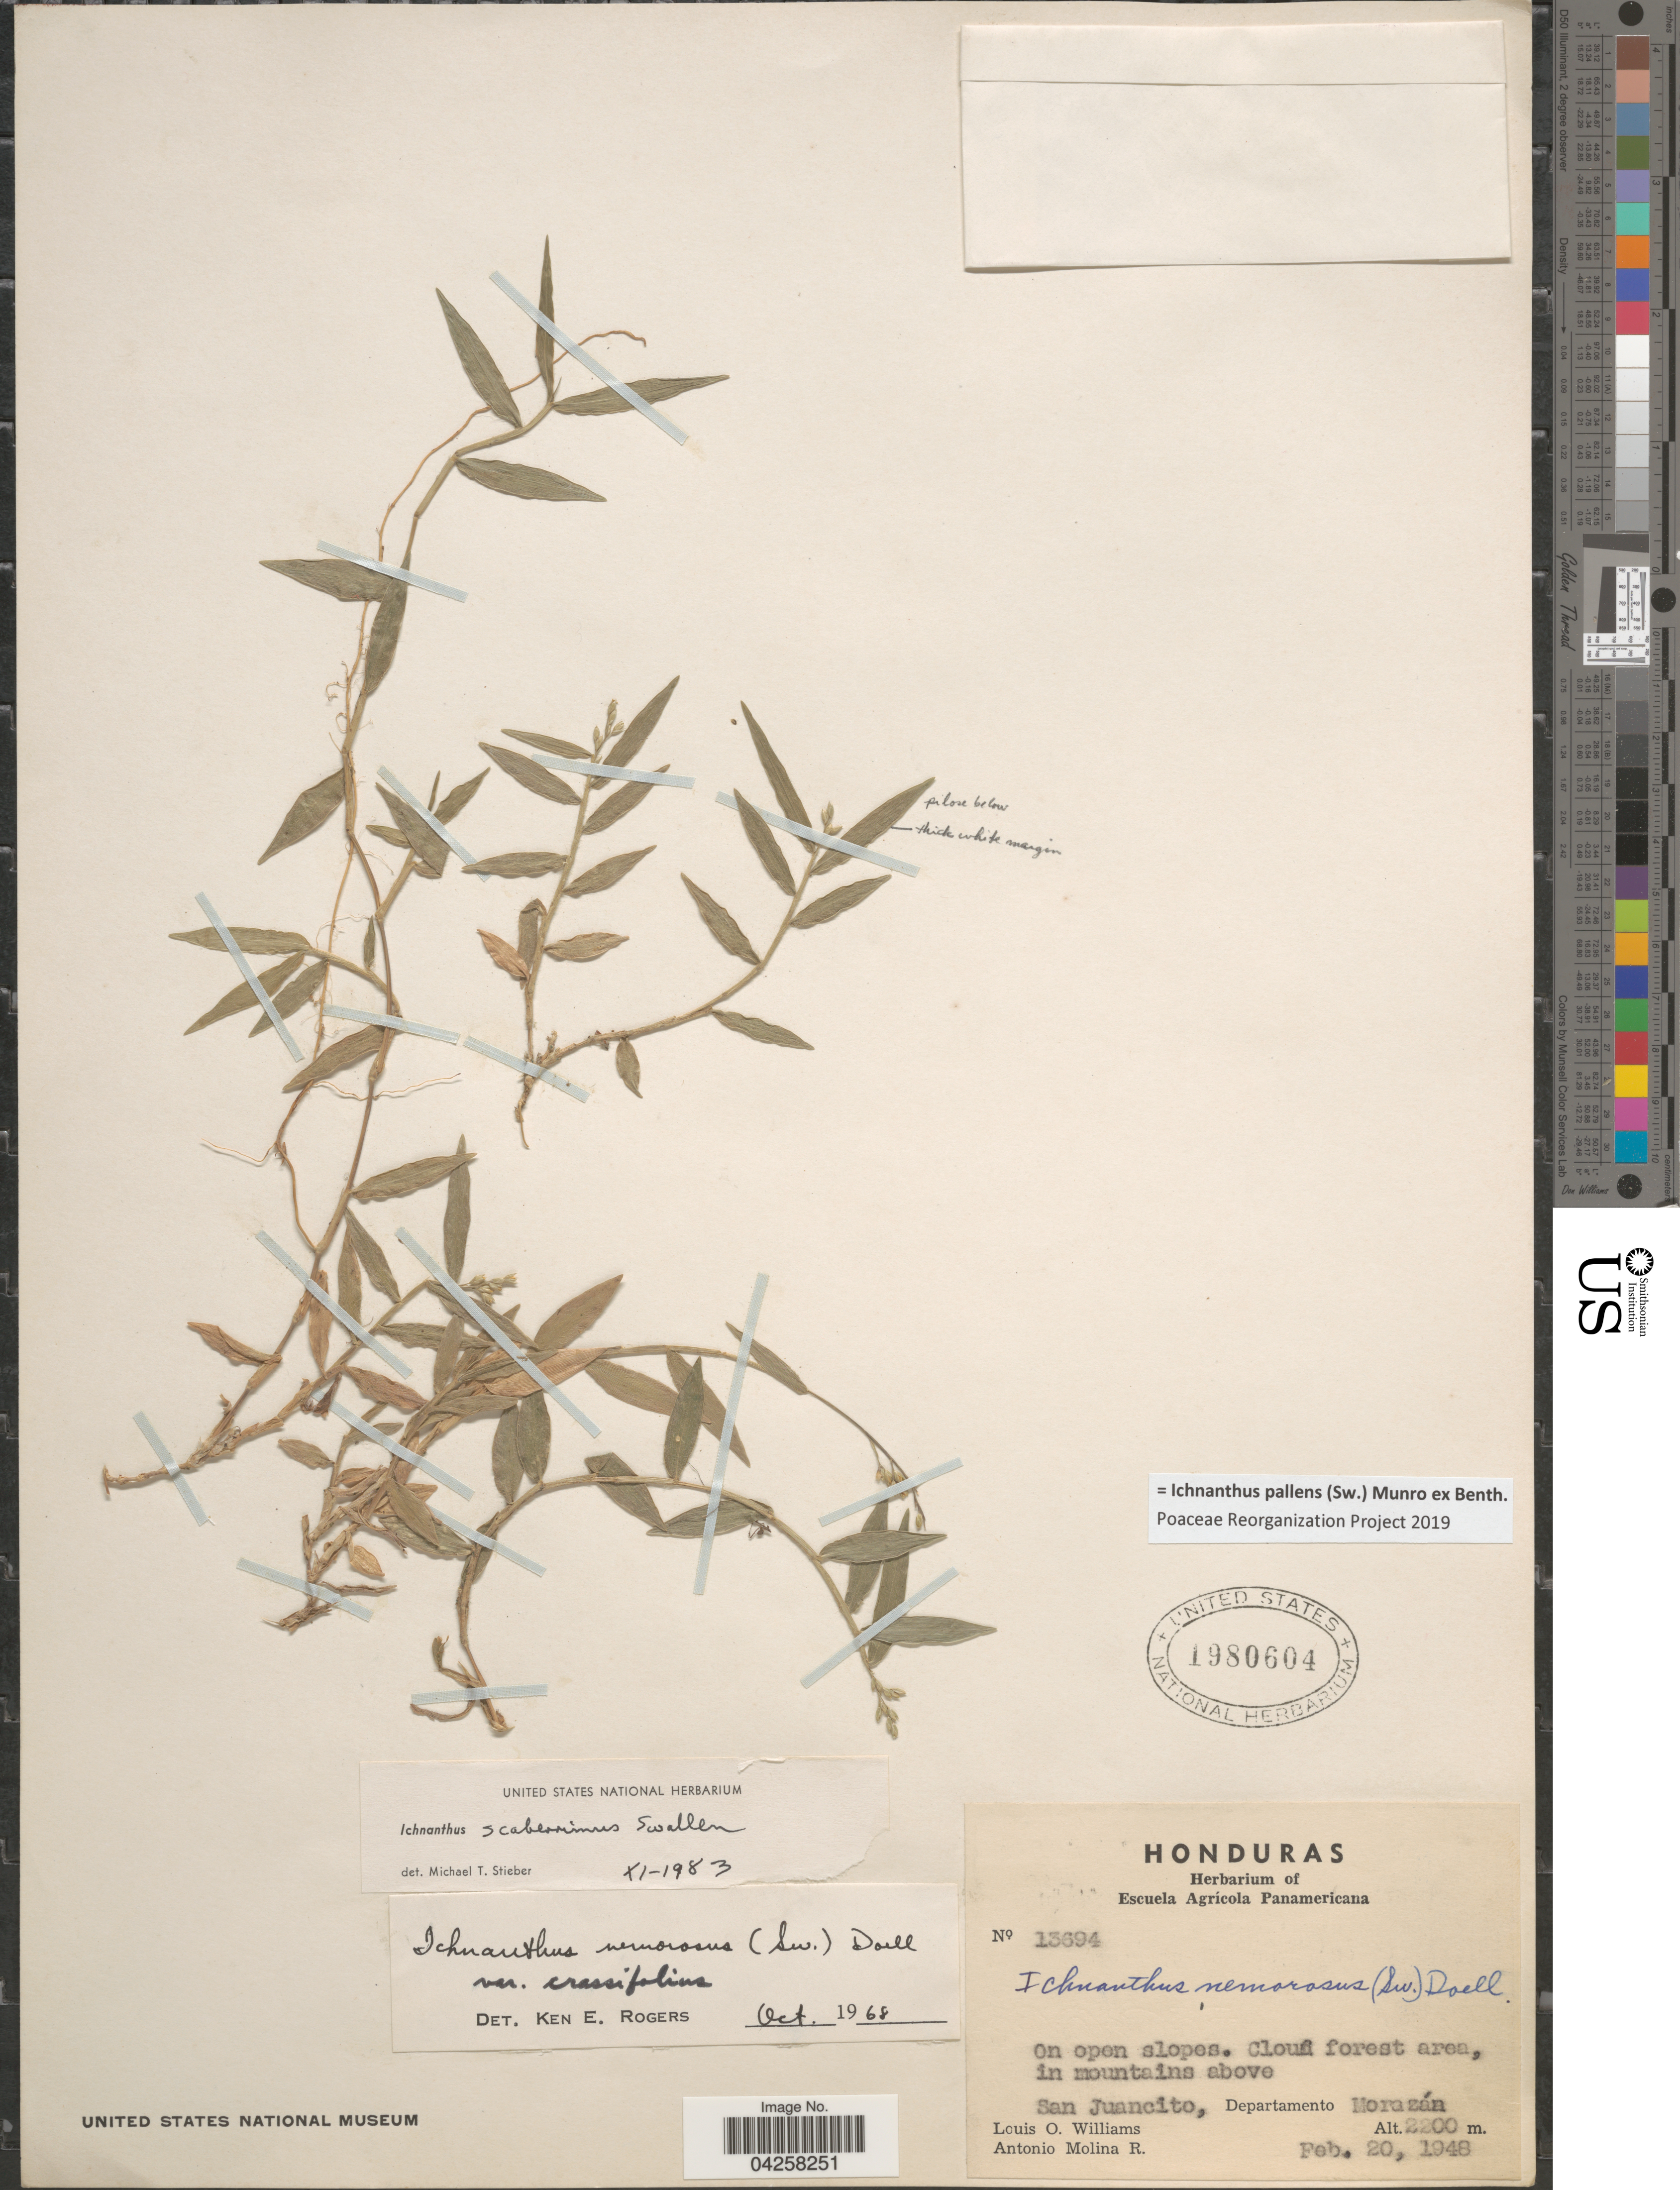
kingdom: Plantae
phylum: Tracheophyta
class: Liliopsida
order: Poales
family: Poaceae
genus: Ichnanthus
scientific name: Ichnanthus pallens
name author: (Sw.) Munro ex Benth.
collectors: L. O. Williams & A. Molina R.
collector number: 13694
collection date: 1948-02-20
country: Honduras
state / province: Fco. Morazán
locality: On open slopes. Cloud forest area, in mountains above San Juancito, Departamento Morazán.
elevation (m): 2200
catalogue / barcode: US 1980604